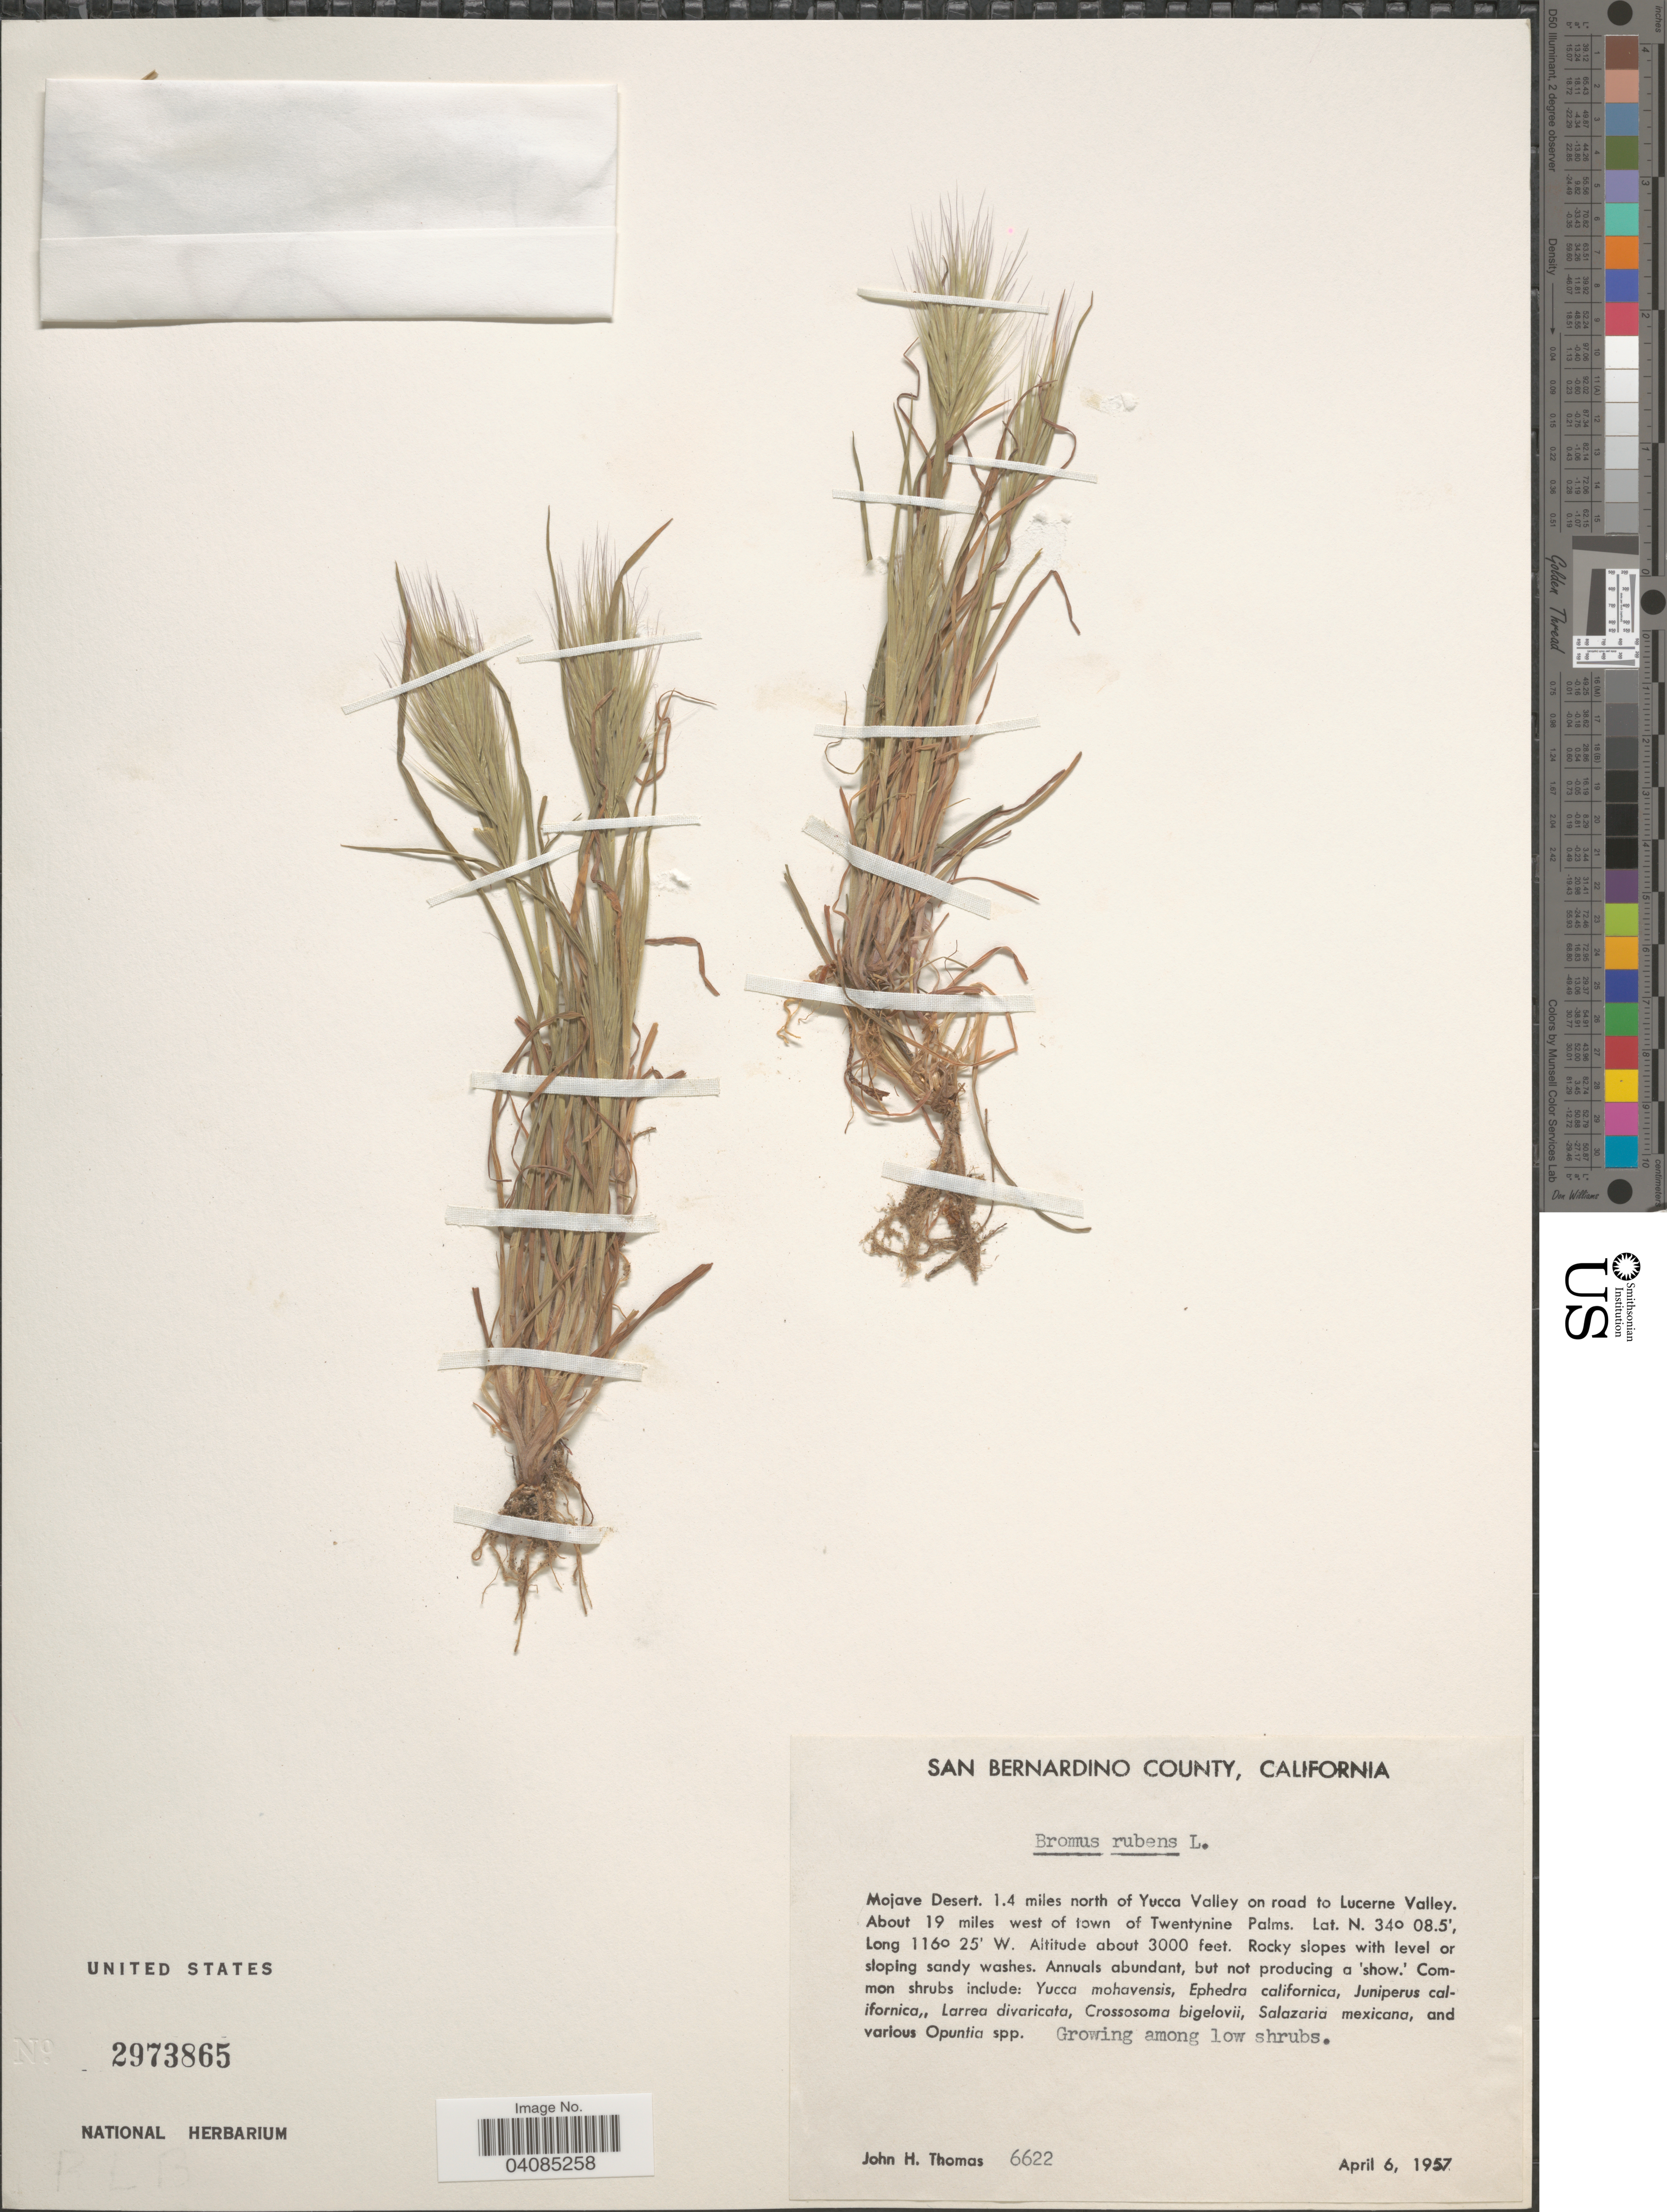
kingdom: Plantae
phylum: Tracheophyta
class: Liliopsida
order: Poales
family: Poaceae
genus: Bromus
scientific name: Bromus rubens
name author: L.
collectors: J. H. Thomas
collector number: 6622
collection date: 1957-04-06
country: United States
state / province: California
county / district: San Bernardino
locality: San Bernardino County. Mojave Desert. 1.4 miles north of Yucca Valley on road to Lucerne Valley. About 19 miles west of town of Twentynine Palms.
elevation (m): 914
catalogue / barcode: US 2973865